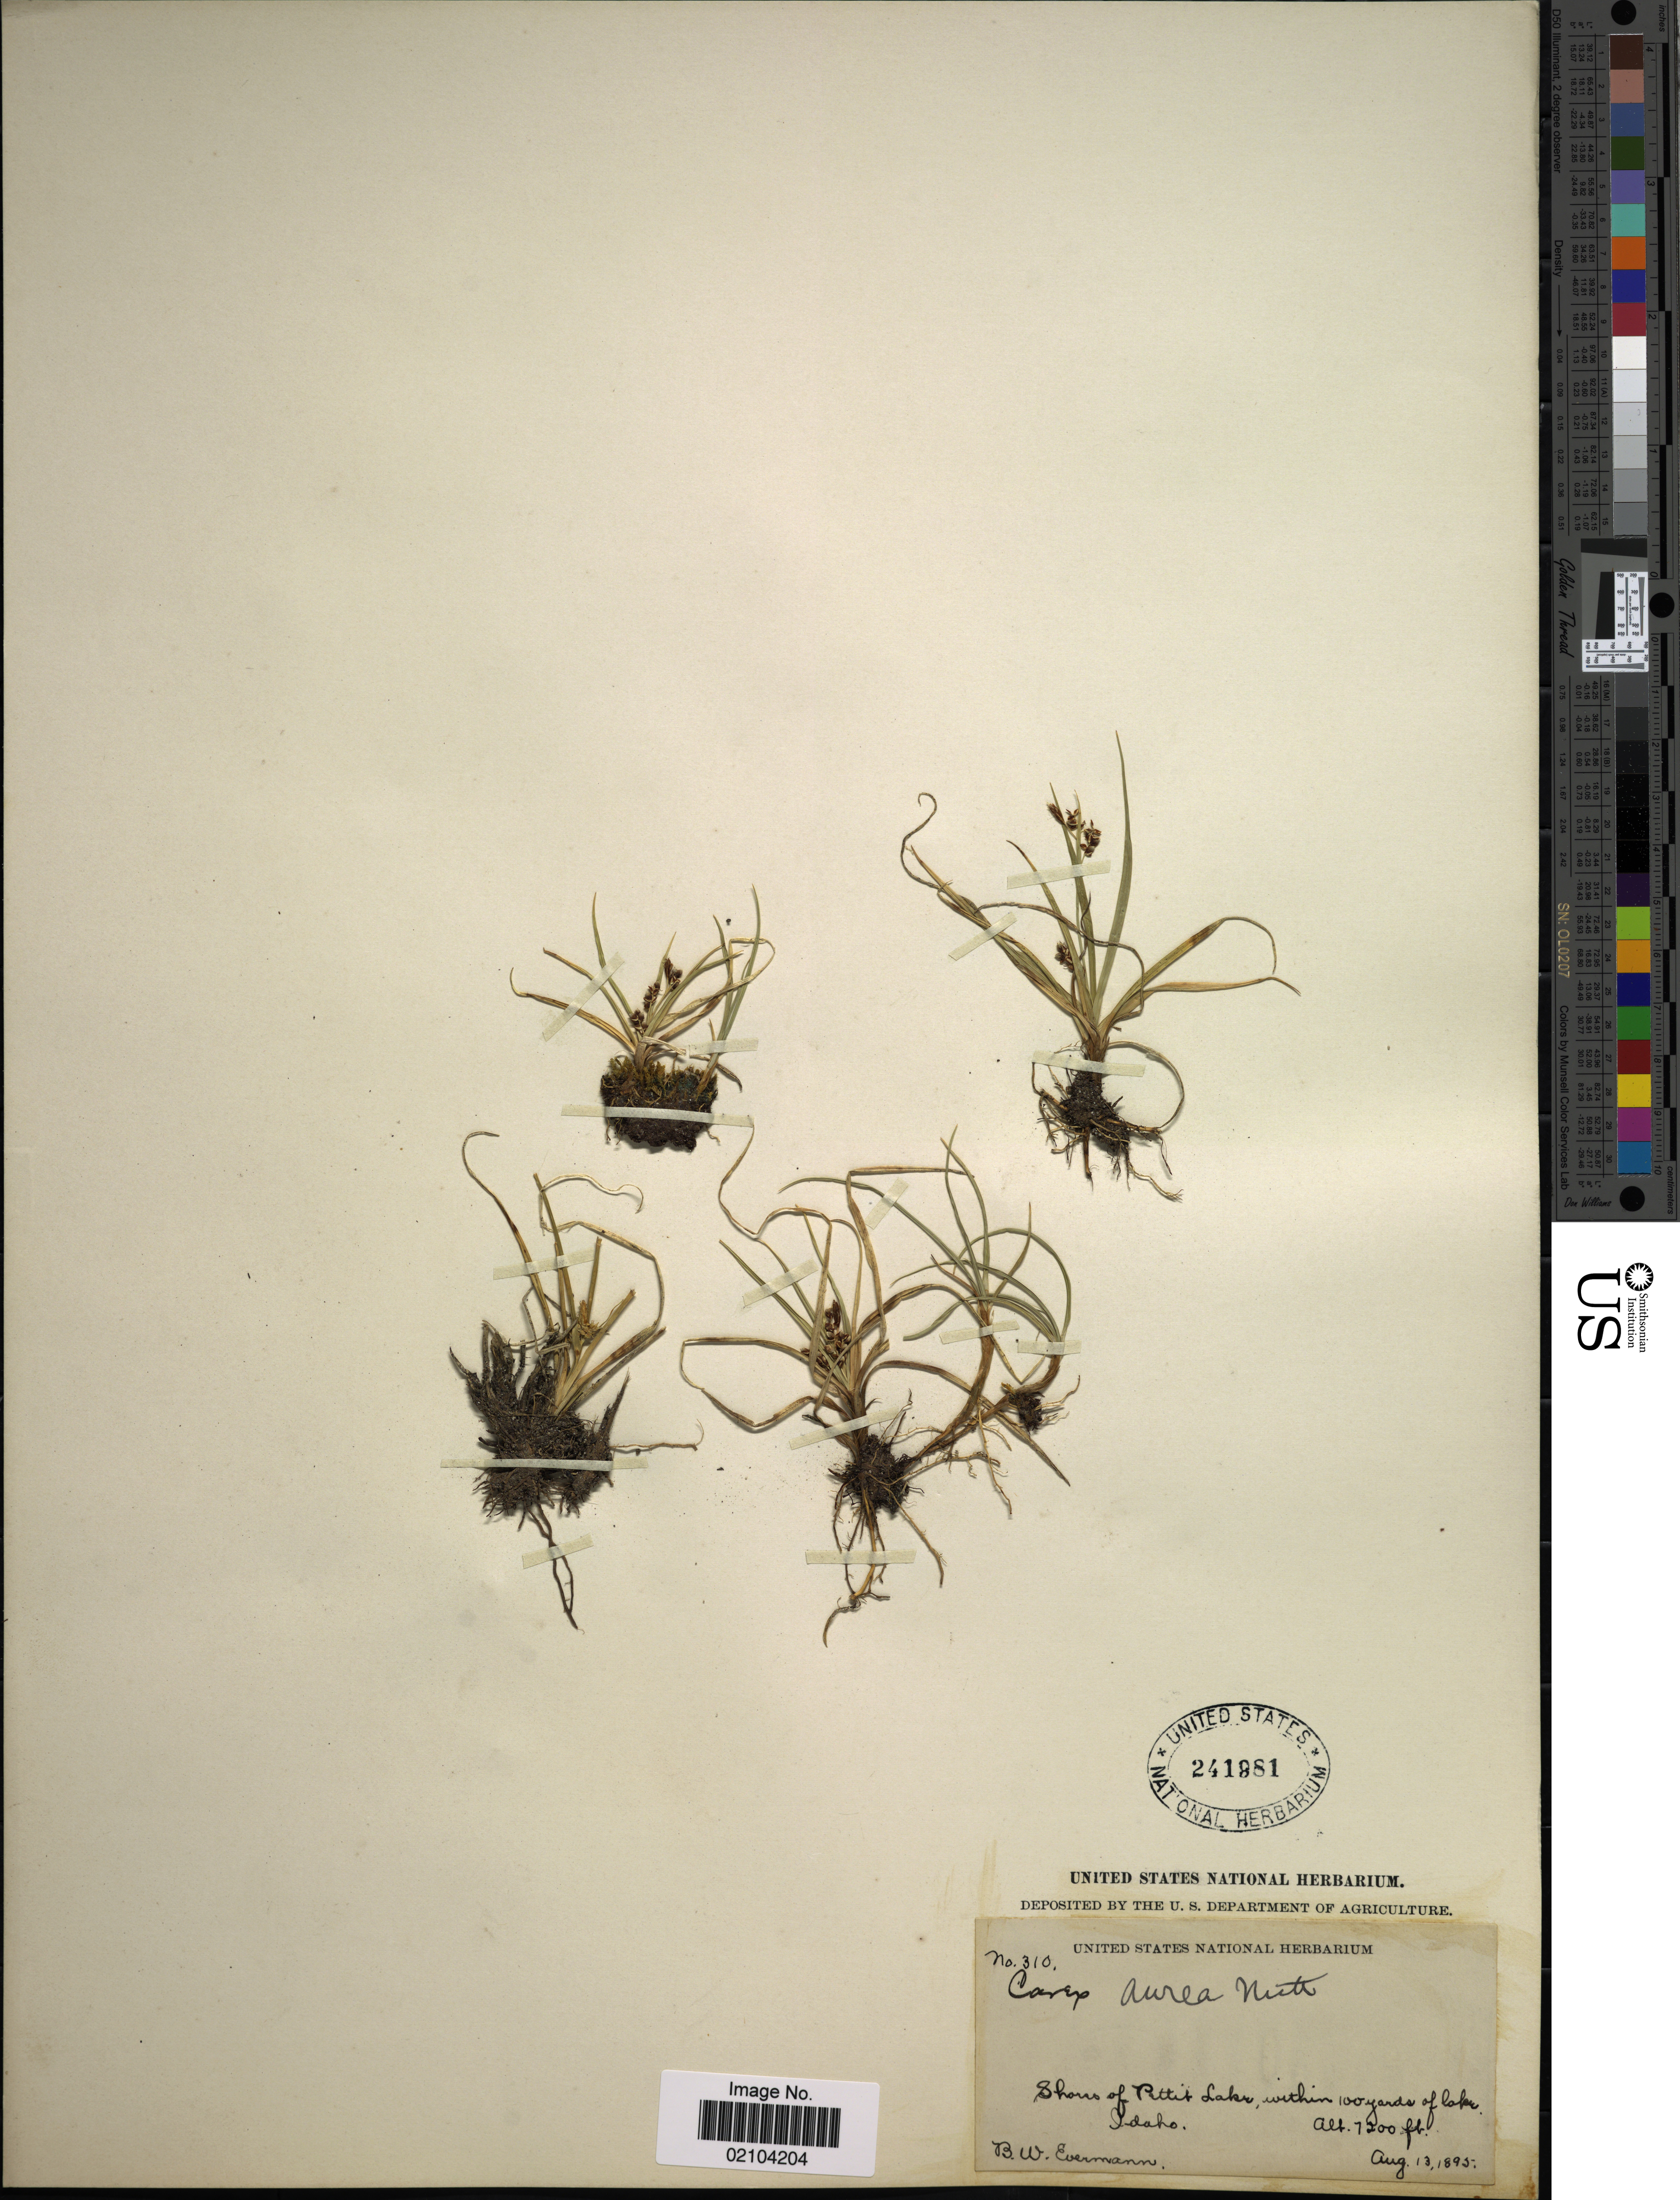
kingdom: Plantae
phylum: Tracheophyta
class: Liliopsida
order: Poales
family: Cyperaceae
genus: Carex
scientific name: Carex aurea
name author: Nutt.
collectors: B. W. Evermann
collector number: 310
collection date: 1895-08-13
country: United States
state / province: Idaho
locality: Shores of Pettit Lake, within 100 yards of lake. Idaho.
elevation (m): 2195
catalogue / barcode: US 241881